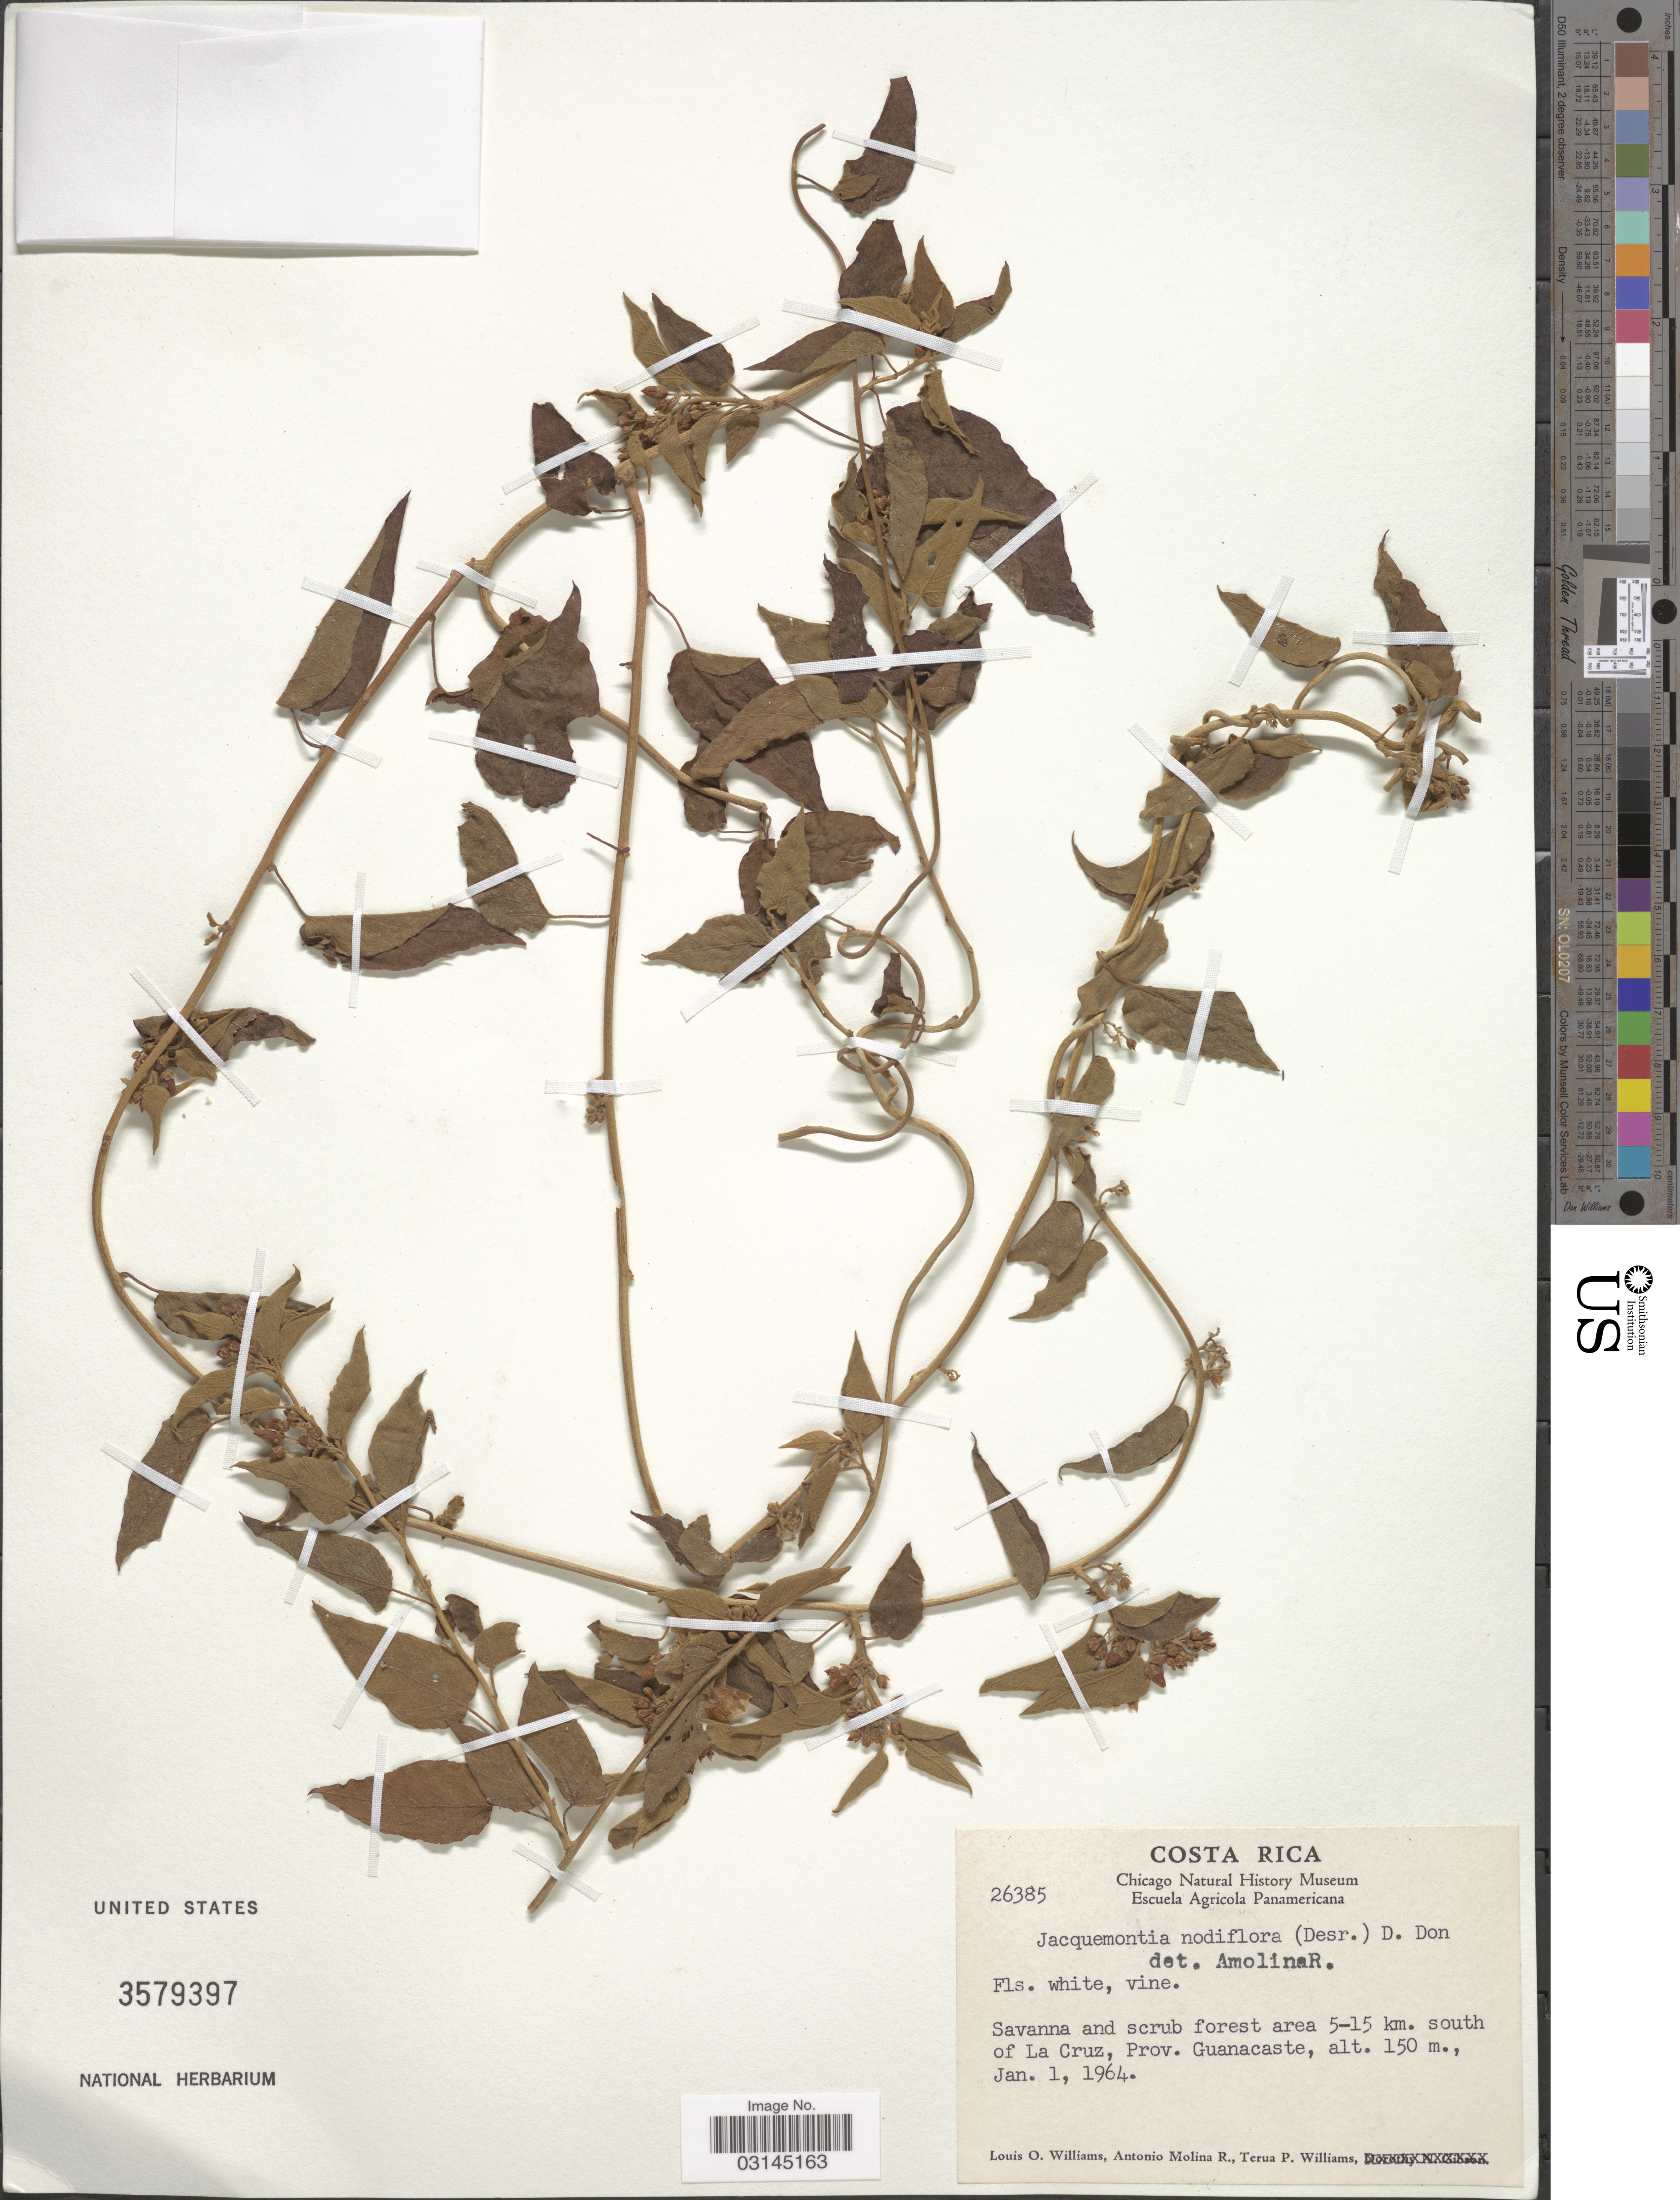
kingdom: Plantae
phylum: Tracheophyta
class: Magnoliopsida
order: Solanales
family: Convolvulaceae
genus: Convolvulus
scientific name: Convolvulus nodiflorus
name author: Desr.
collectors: L. O. Williams, A. Molina R. & T. Williams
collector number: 26385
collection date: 1964-01-01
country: Costa Rica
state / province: Guanacaste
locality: Savanna and scrub forest area 5-15 km. south of La Cruz, Prov. Guanacaste.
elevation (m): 150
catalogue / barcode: US 3579397